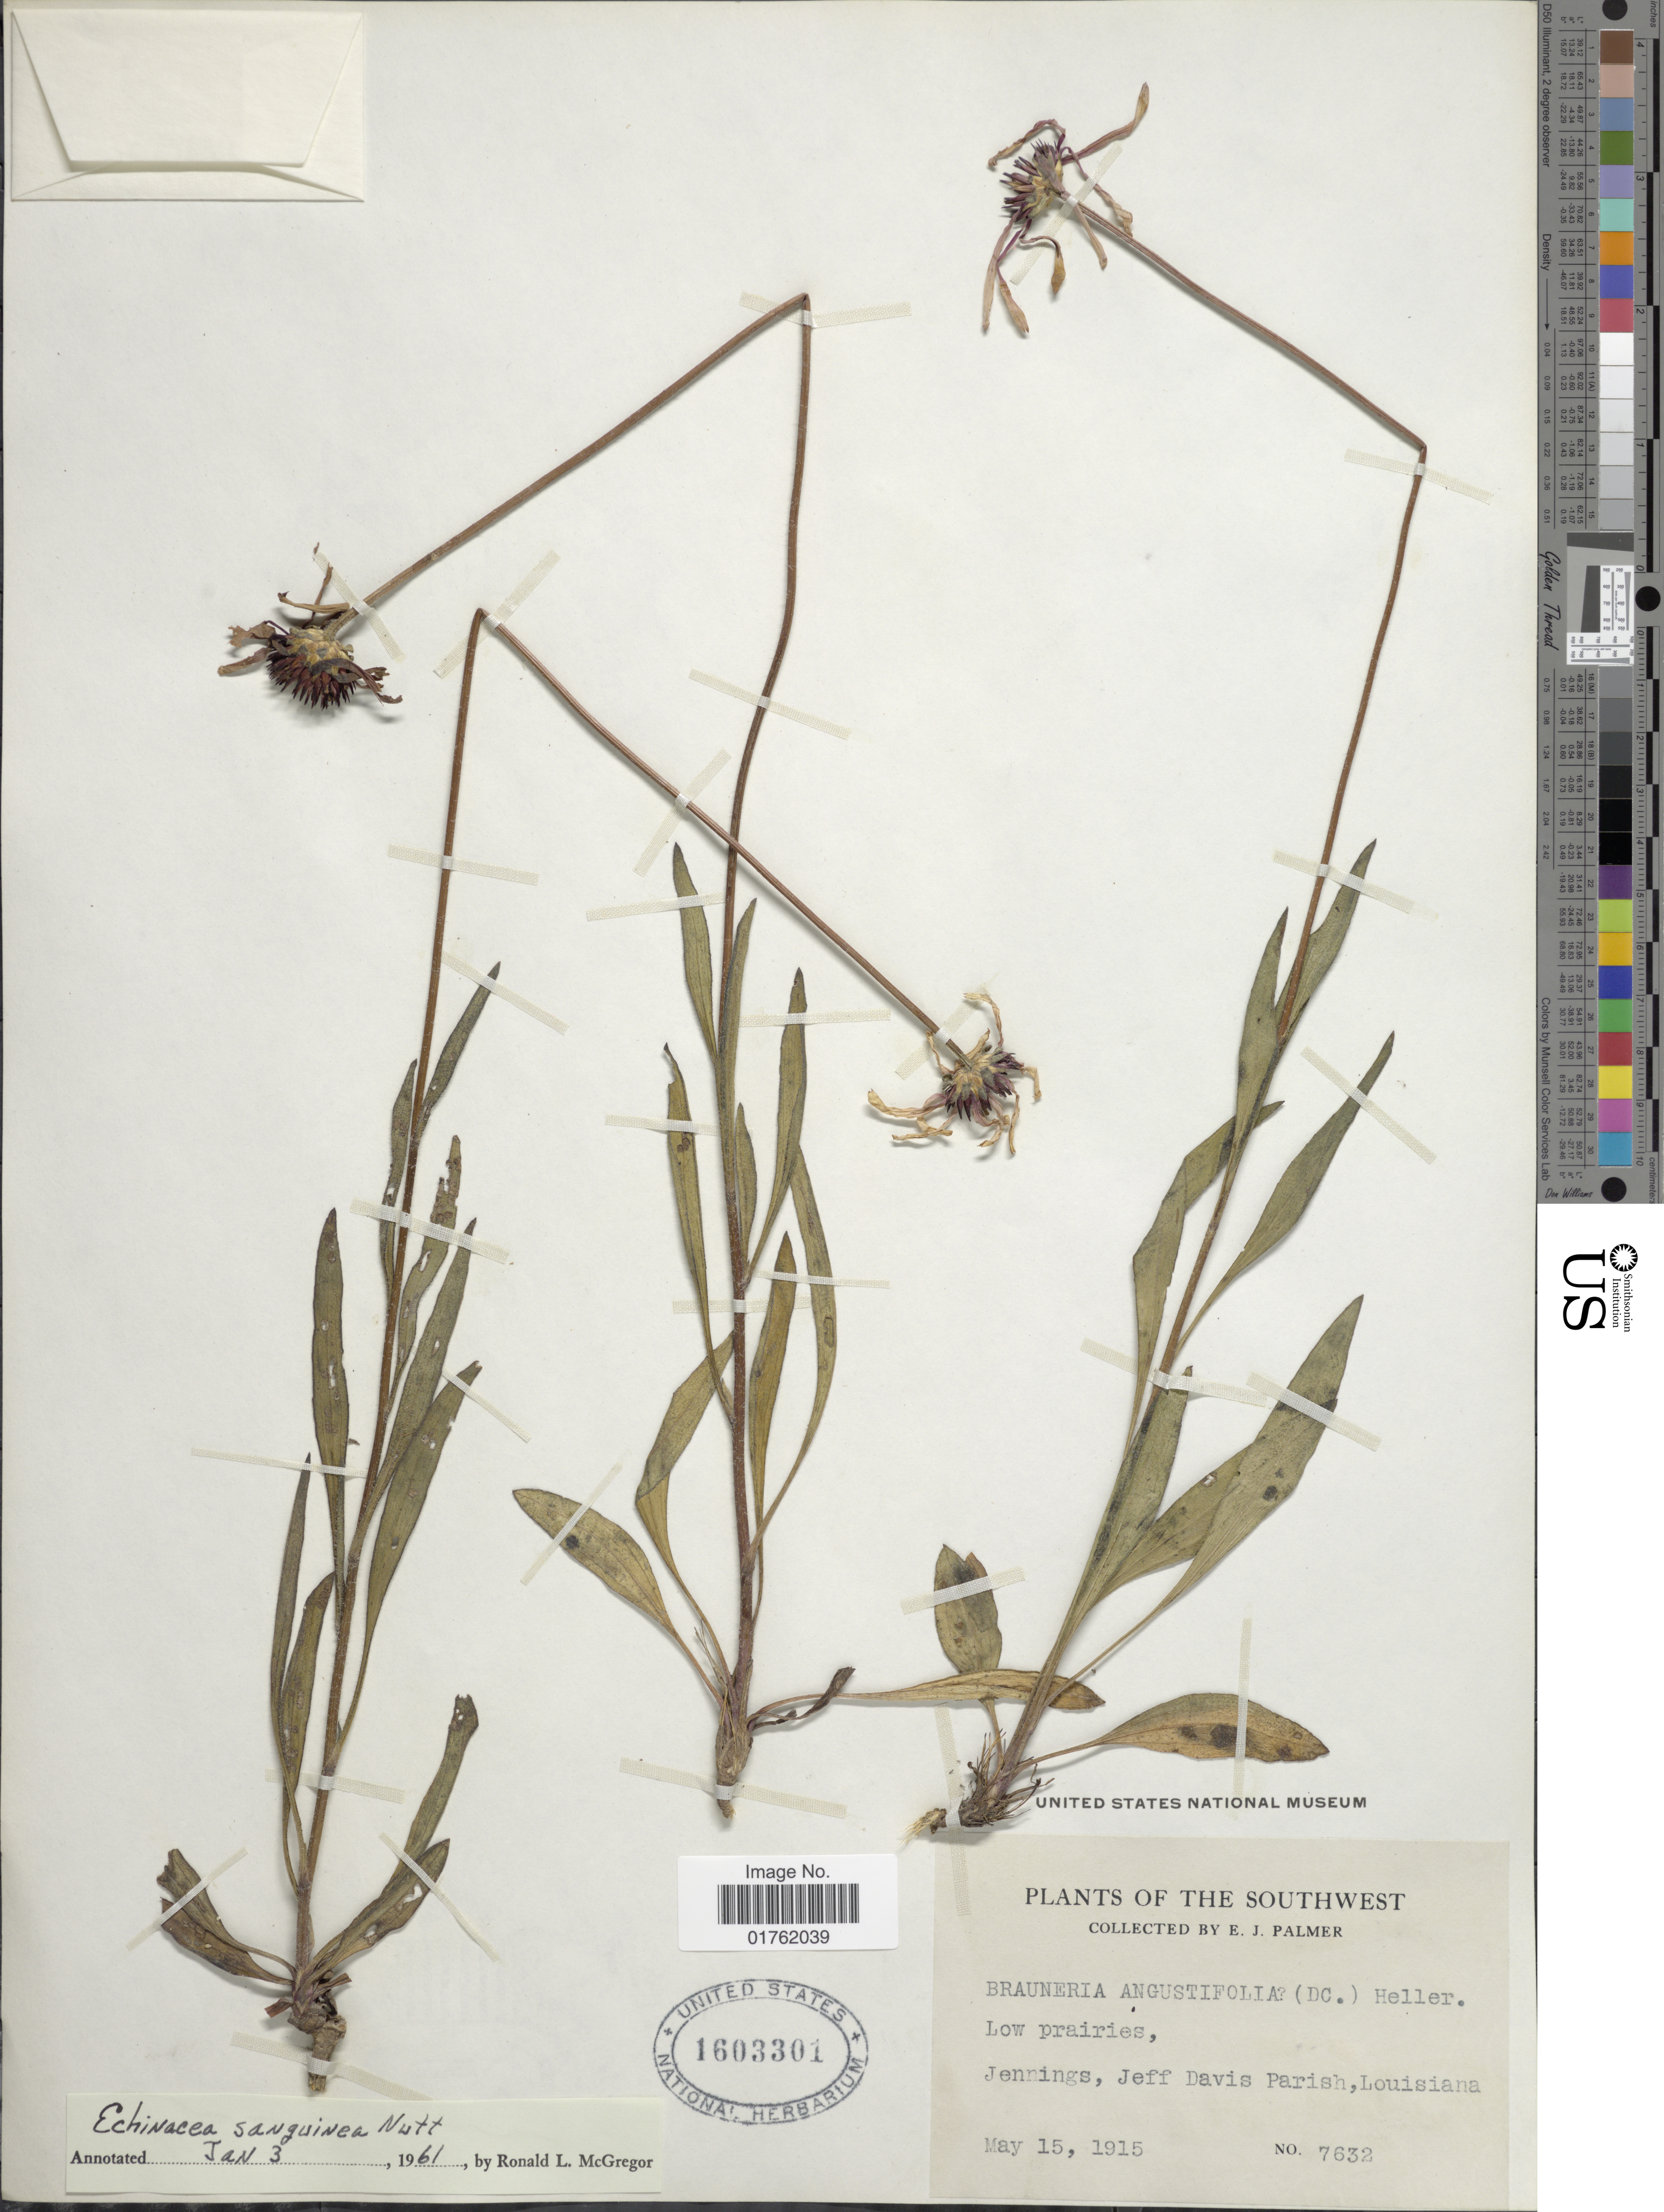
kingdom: Plantae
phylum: Tracheophyta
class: Magnoliopsida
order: Asterales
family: Asteraceae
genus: Echinacea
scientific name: Echinacea sanguinea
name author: Nutt.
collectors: E. J. Palmer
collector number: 7632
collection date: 1915-05-15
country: United States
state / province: Louisiana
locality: Jennings, Jeff Davis Parish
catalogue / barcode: US 1603301